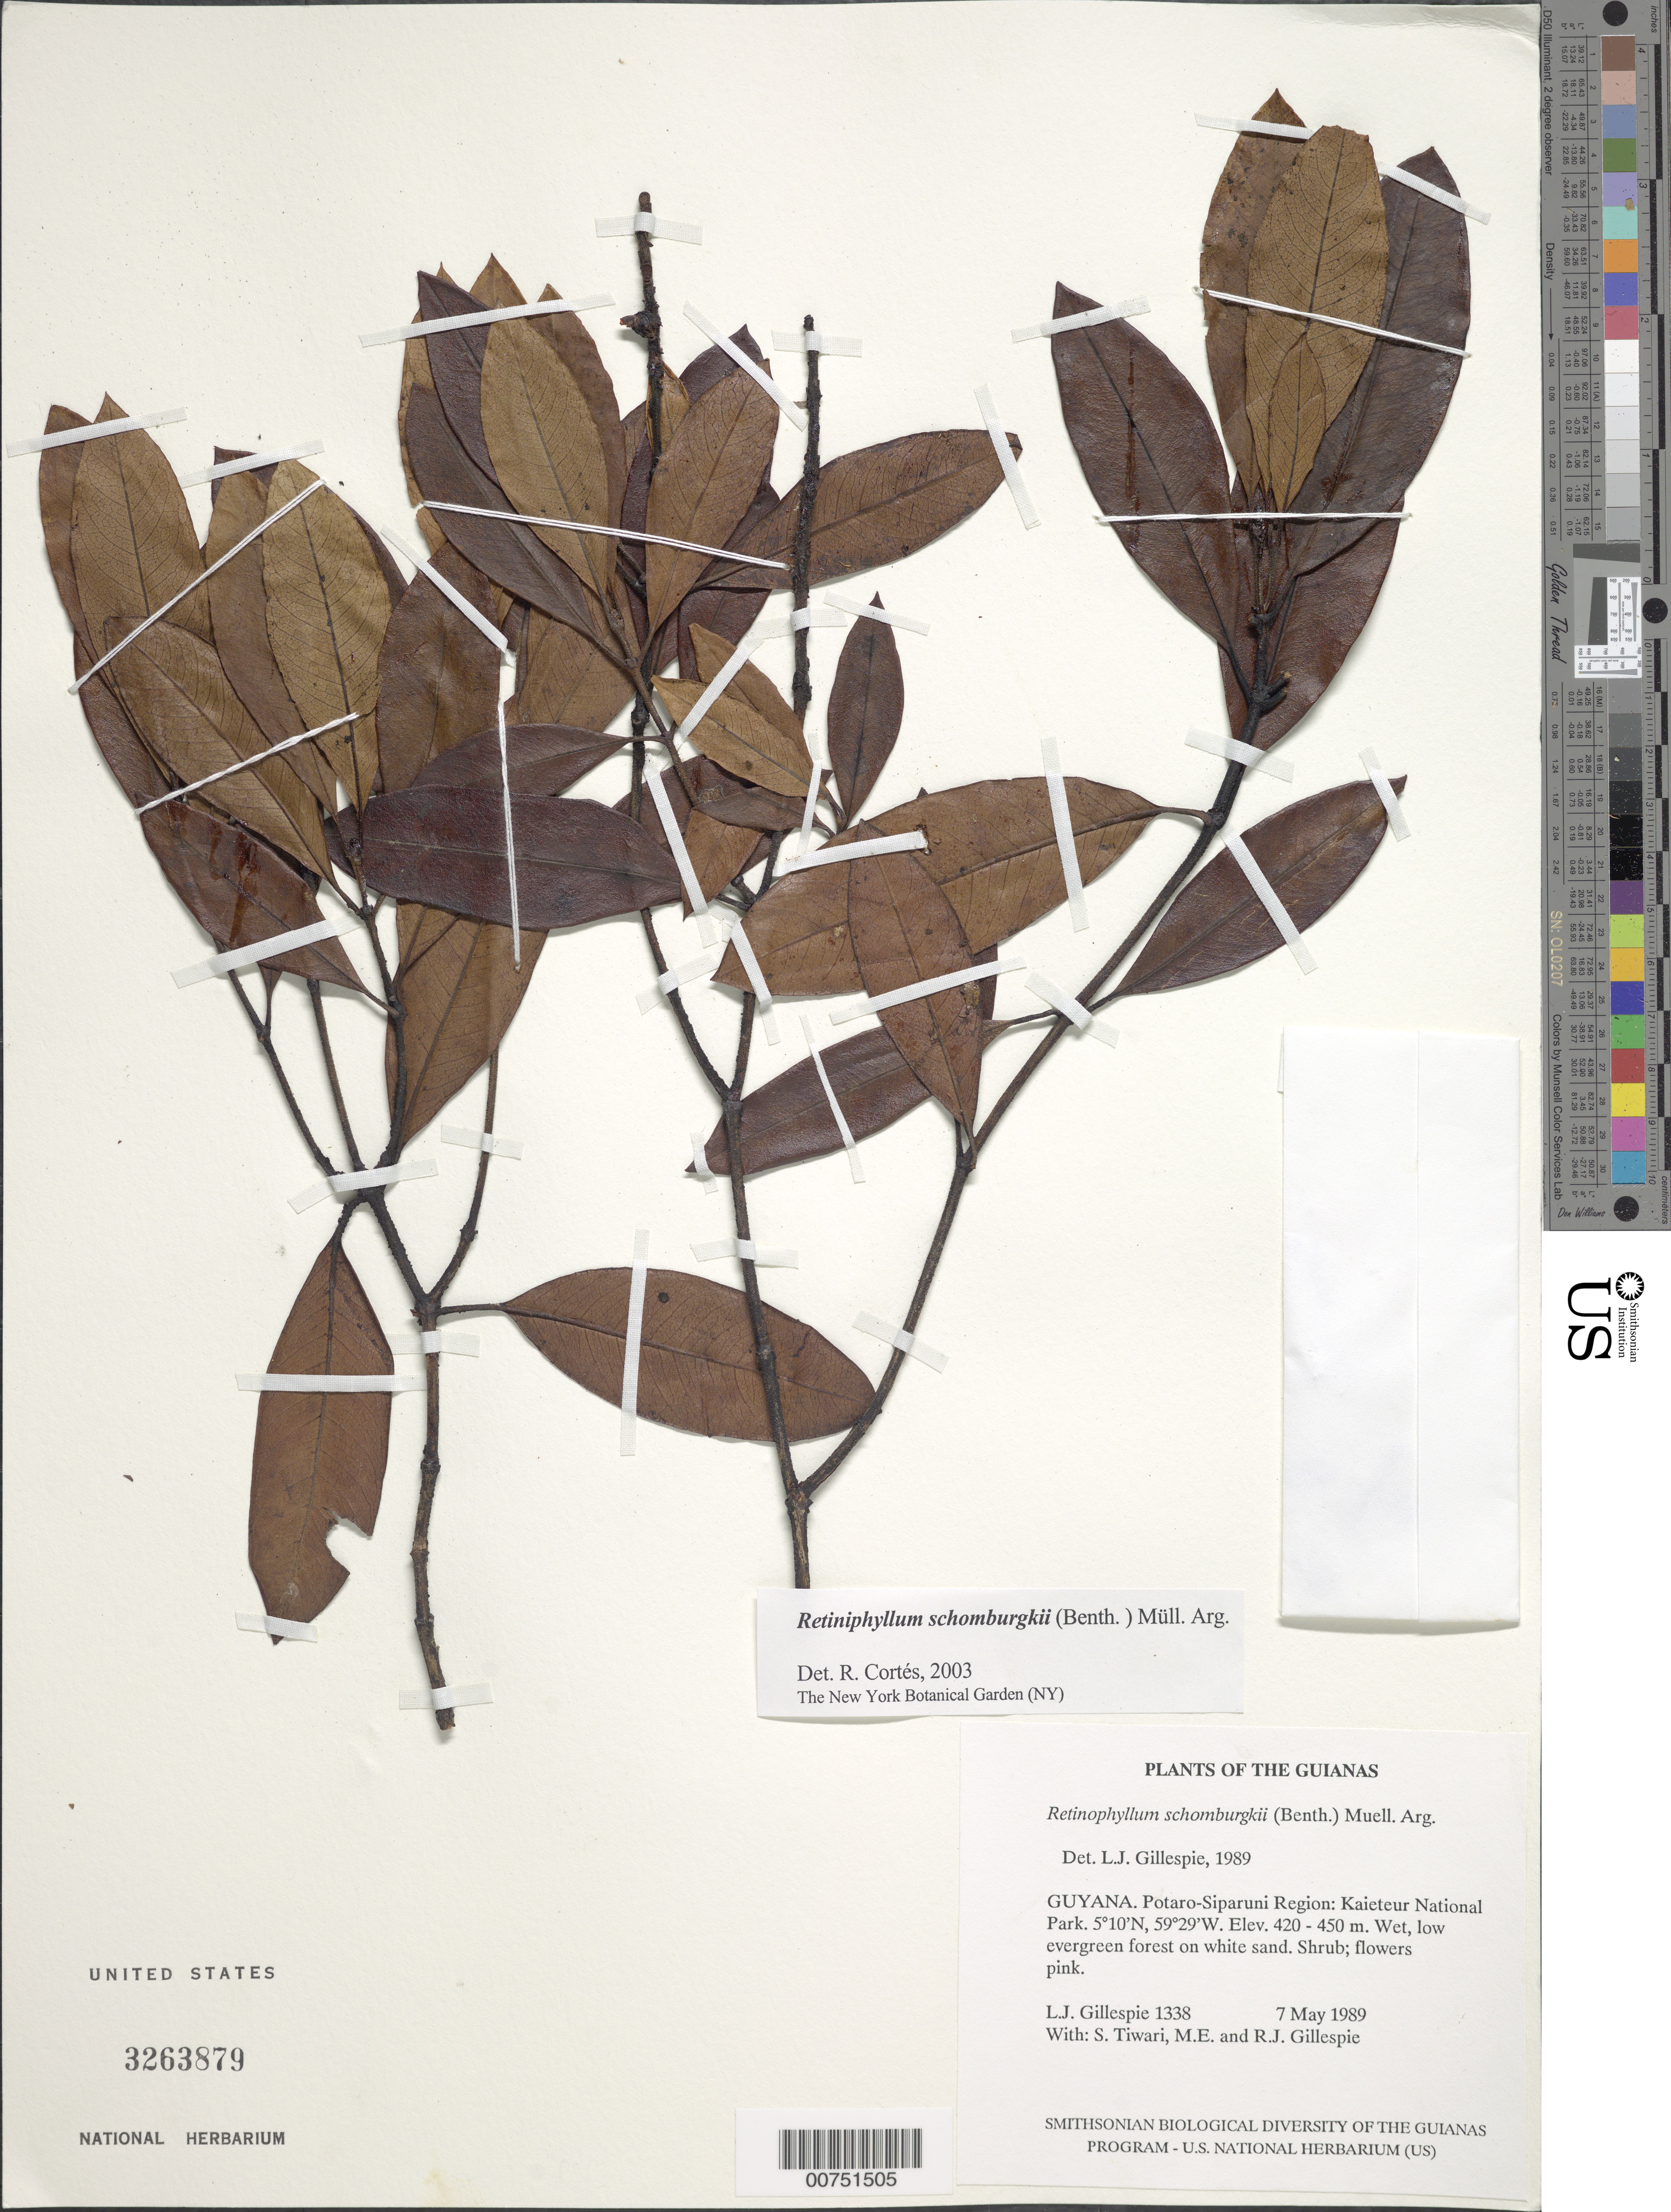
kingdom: Plantae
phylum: Tracheophyta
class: Magnoliopsida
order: Gentianales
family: Rubiaceae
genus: Retiniphyllum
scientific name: Retiniphyllum schomburgkii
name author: (Benth.) Müll. Arg.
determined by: Cortes R., G.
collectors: L. J. Gillespie, S. Tiwari, M. Gillespie & R. Gillespie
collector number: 1338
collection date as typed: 7 May 1989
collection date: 1989-05-07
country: Guyana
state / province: Potaro-Siparuni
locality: Kaieteur National Park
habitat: Wet, low evergreen forest on white sand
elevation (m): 420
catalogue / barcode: US 3263879